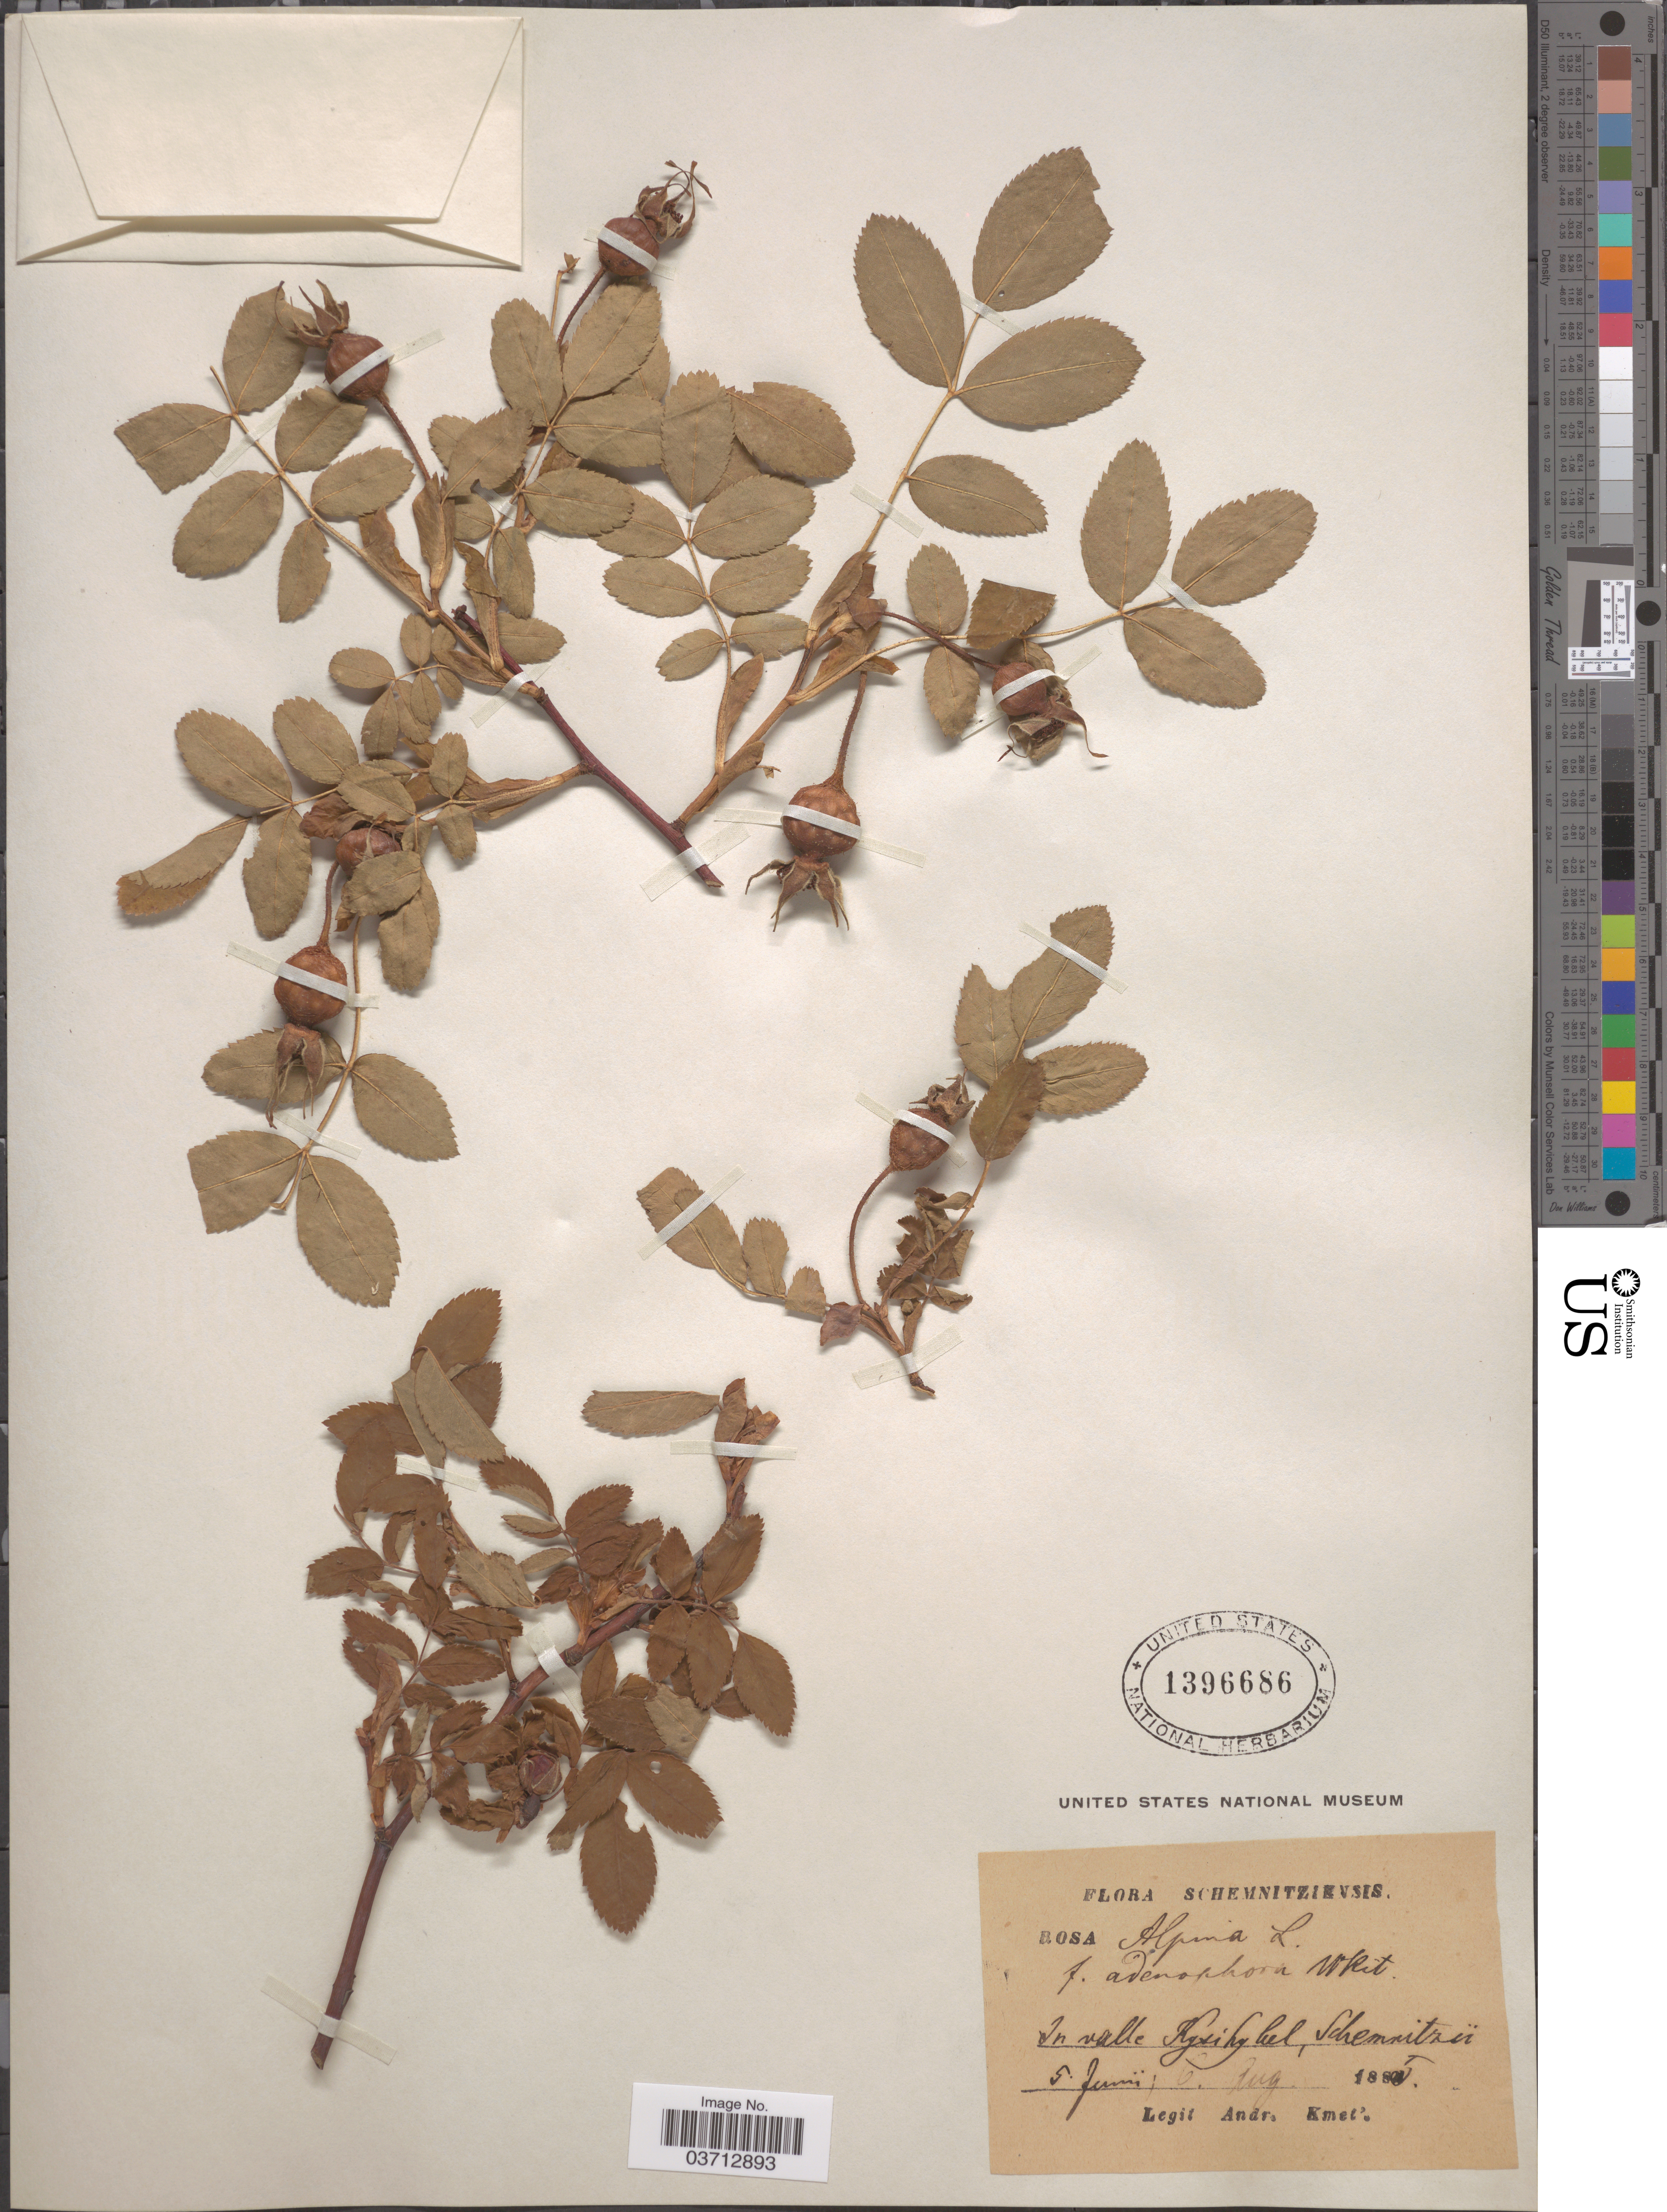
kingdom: Plantae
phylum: Tracheophyta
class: Magnoliopsida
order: Rosales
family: Rosaceae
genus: Rosa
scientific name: Rosa alpina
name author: L.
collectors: A. Kmet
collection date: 1885-06-05/1885-08-06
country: Slovakia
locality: Schemnitziensis. In valle Kysihybel, Schemnitzu.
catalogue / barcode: US 1396686